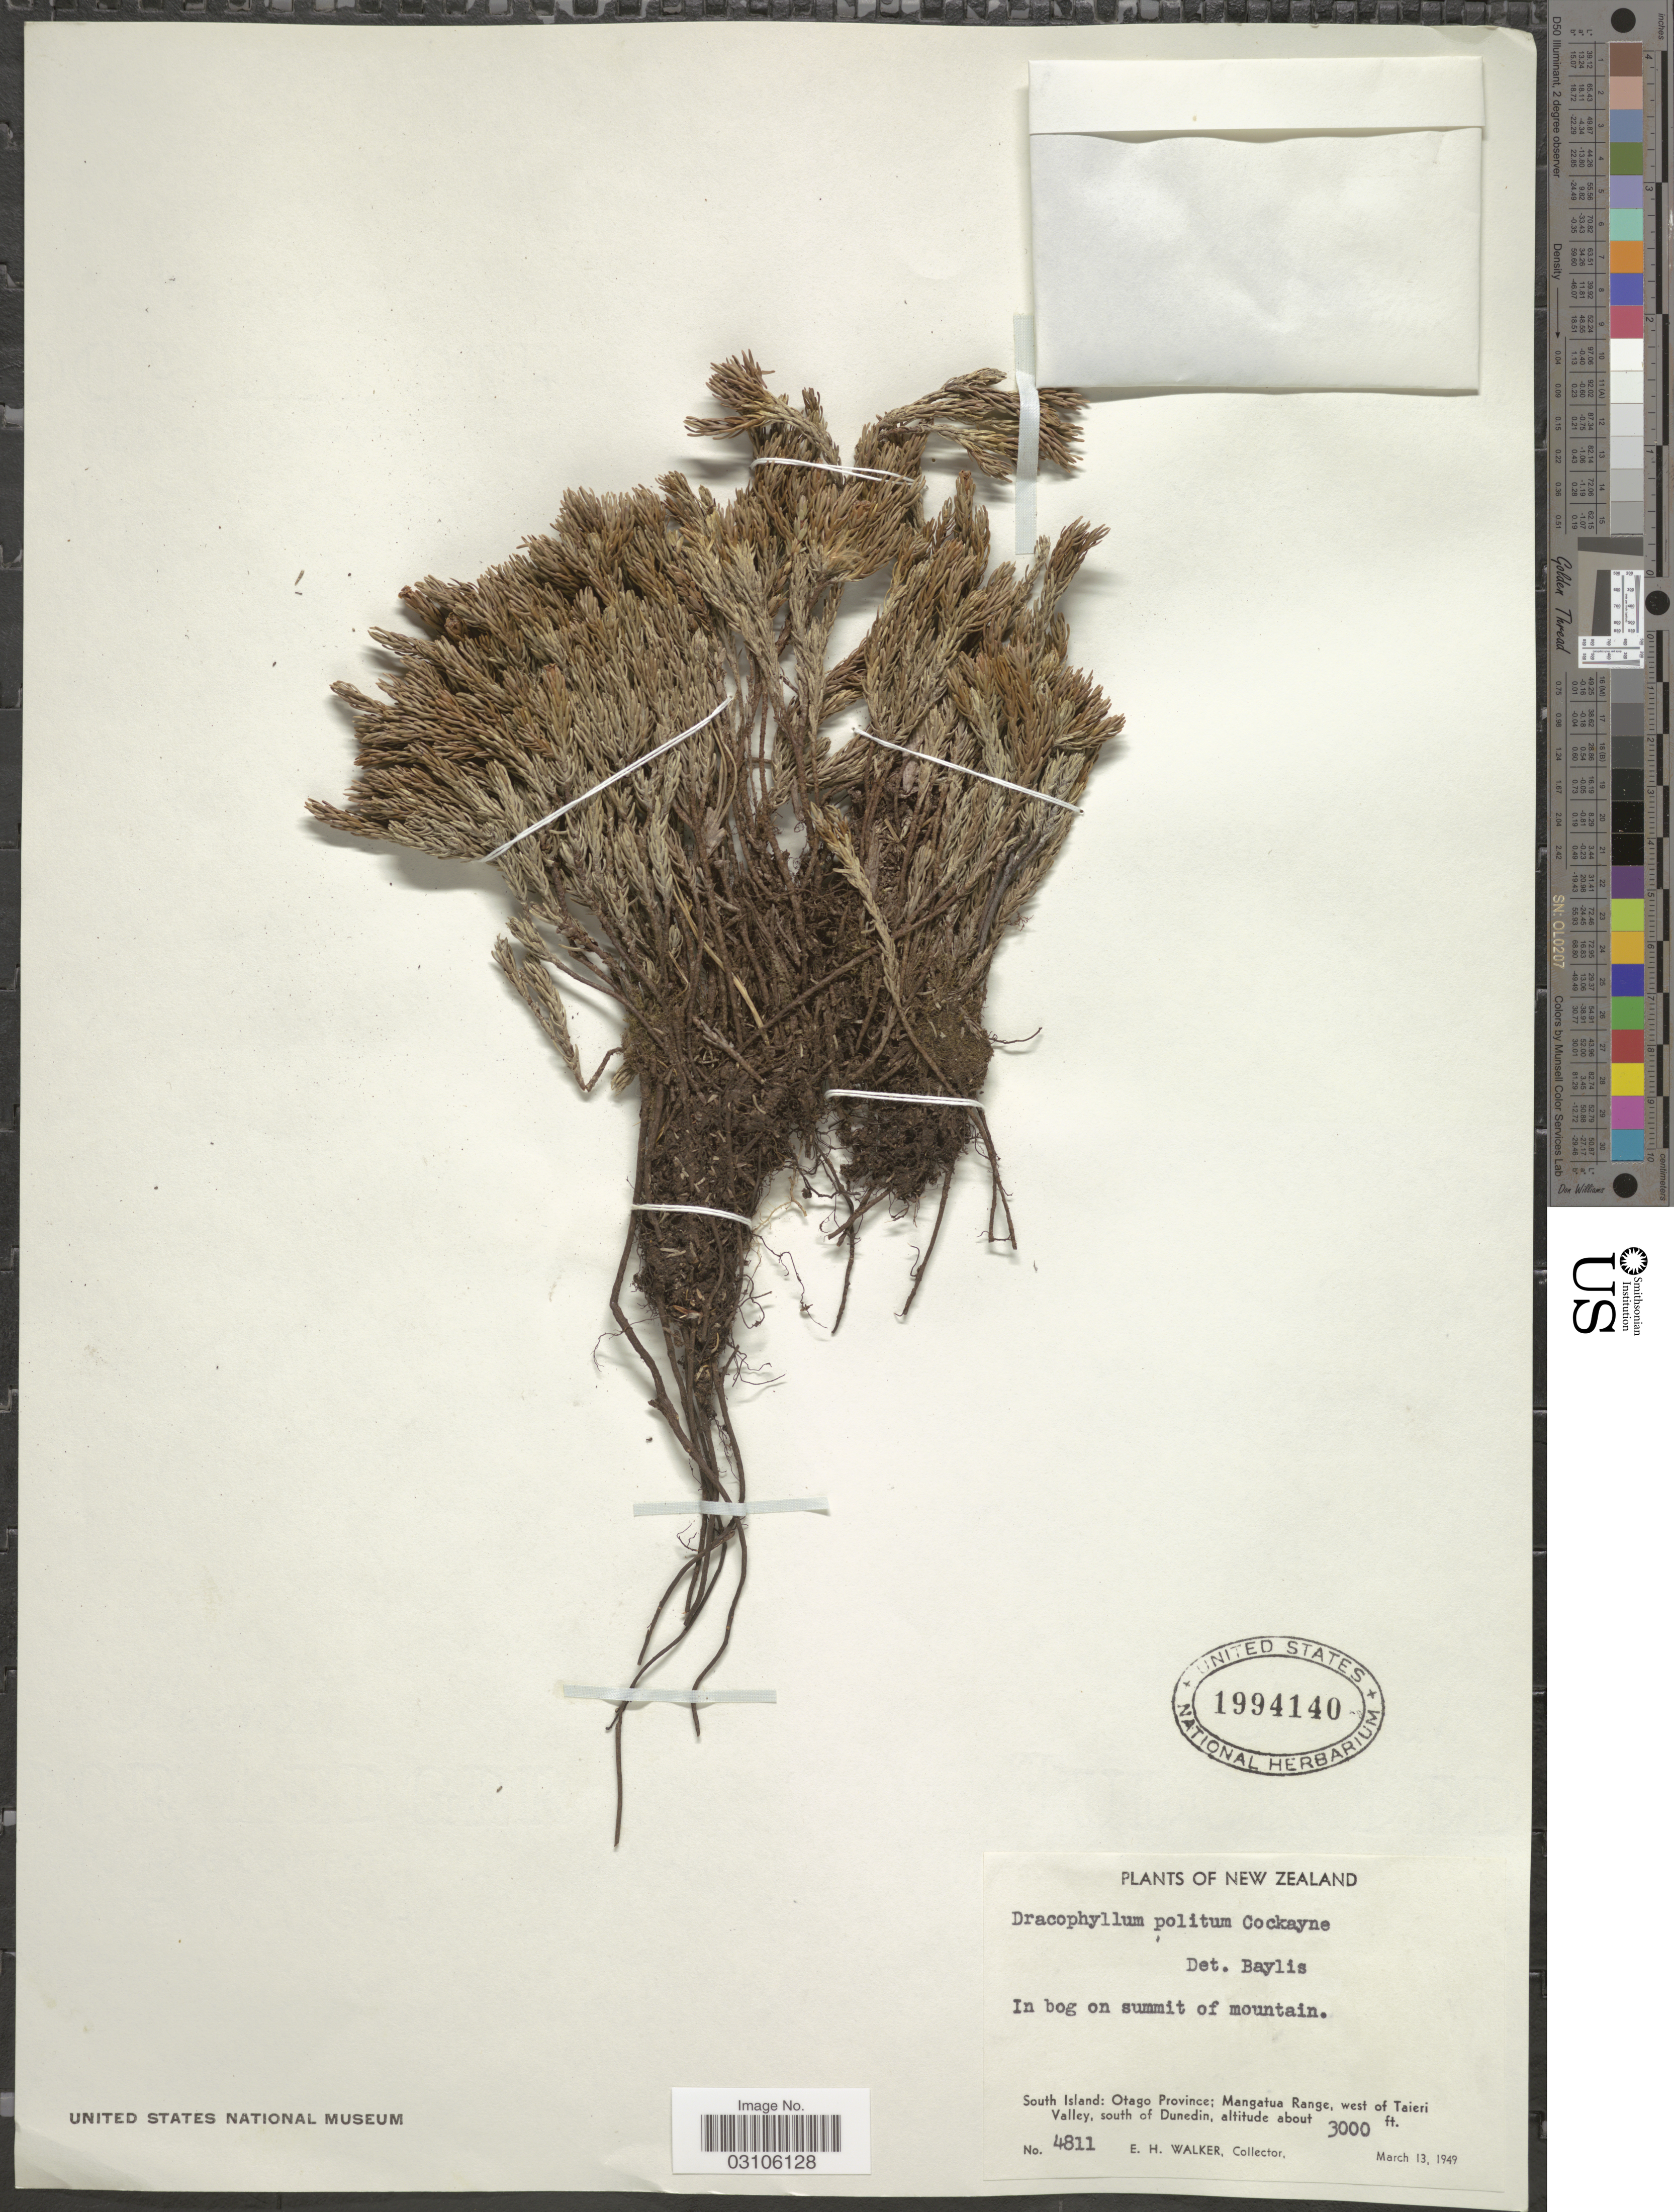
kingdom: Plantae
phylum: Tracheophyta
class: Magnoliopsida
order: Ericales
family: Ericaceae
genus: Dracophyllum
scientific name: Dracophyllum politum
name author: (Cheeseman) Cockayne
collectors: E. H. Walker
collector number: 4811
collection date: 1949-03-13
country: New Zealand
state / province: Otago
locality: South Island. Mangatua Range, west of Taieri Valley, south of Dunedin. In bog on summit of mountain.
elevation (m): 914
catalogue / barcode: US 1994140